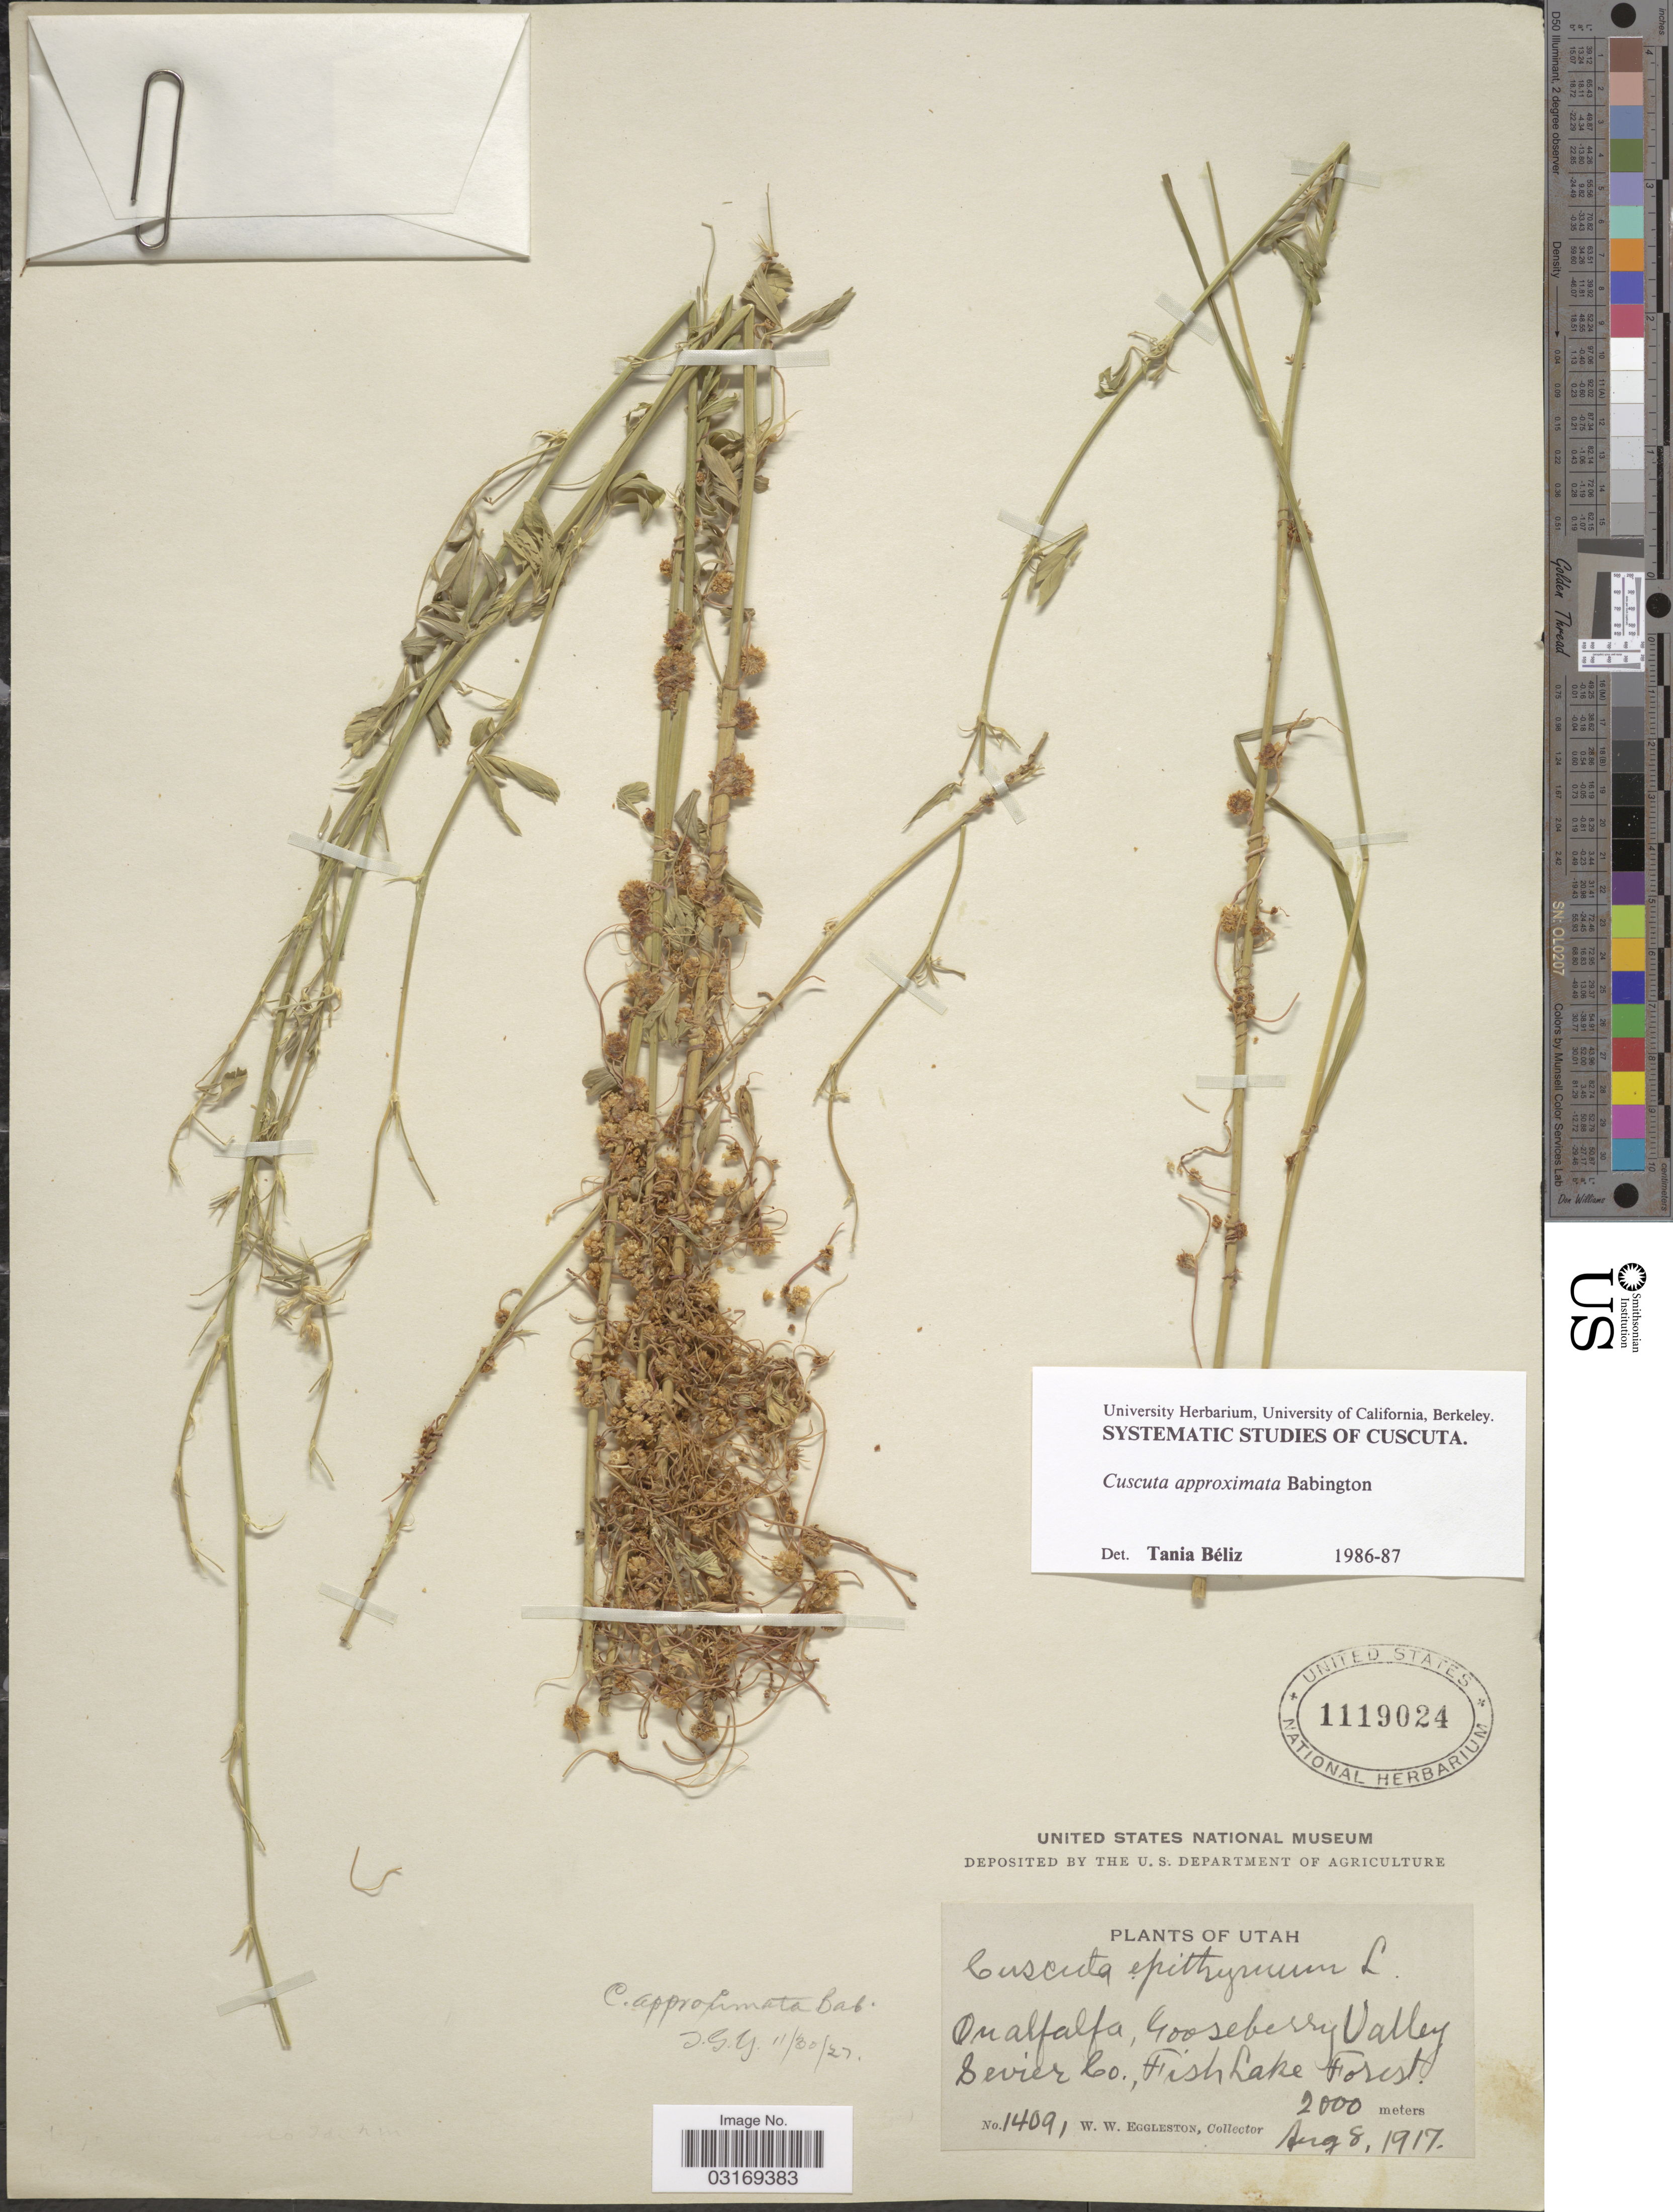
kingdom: Plantae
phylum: Tracheophyta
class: Magnoliopsida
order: Solanales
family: Convolvulaceae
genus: Cuscuta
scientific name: Cuscuta approximata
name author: Bab.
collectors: W. W. Eggleston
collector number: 1409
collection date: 1917-08-08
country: United States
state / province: Utah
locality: On alfalfa, Gooseberry Valley Sevier Co., Fish Lake Forest.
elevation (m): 2000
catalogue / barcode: US 1119024